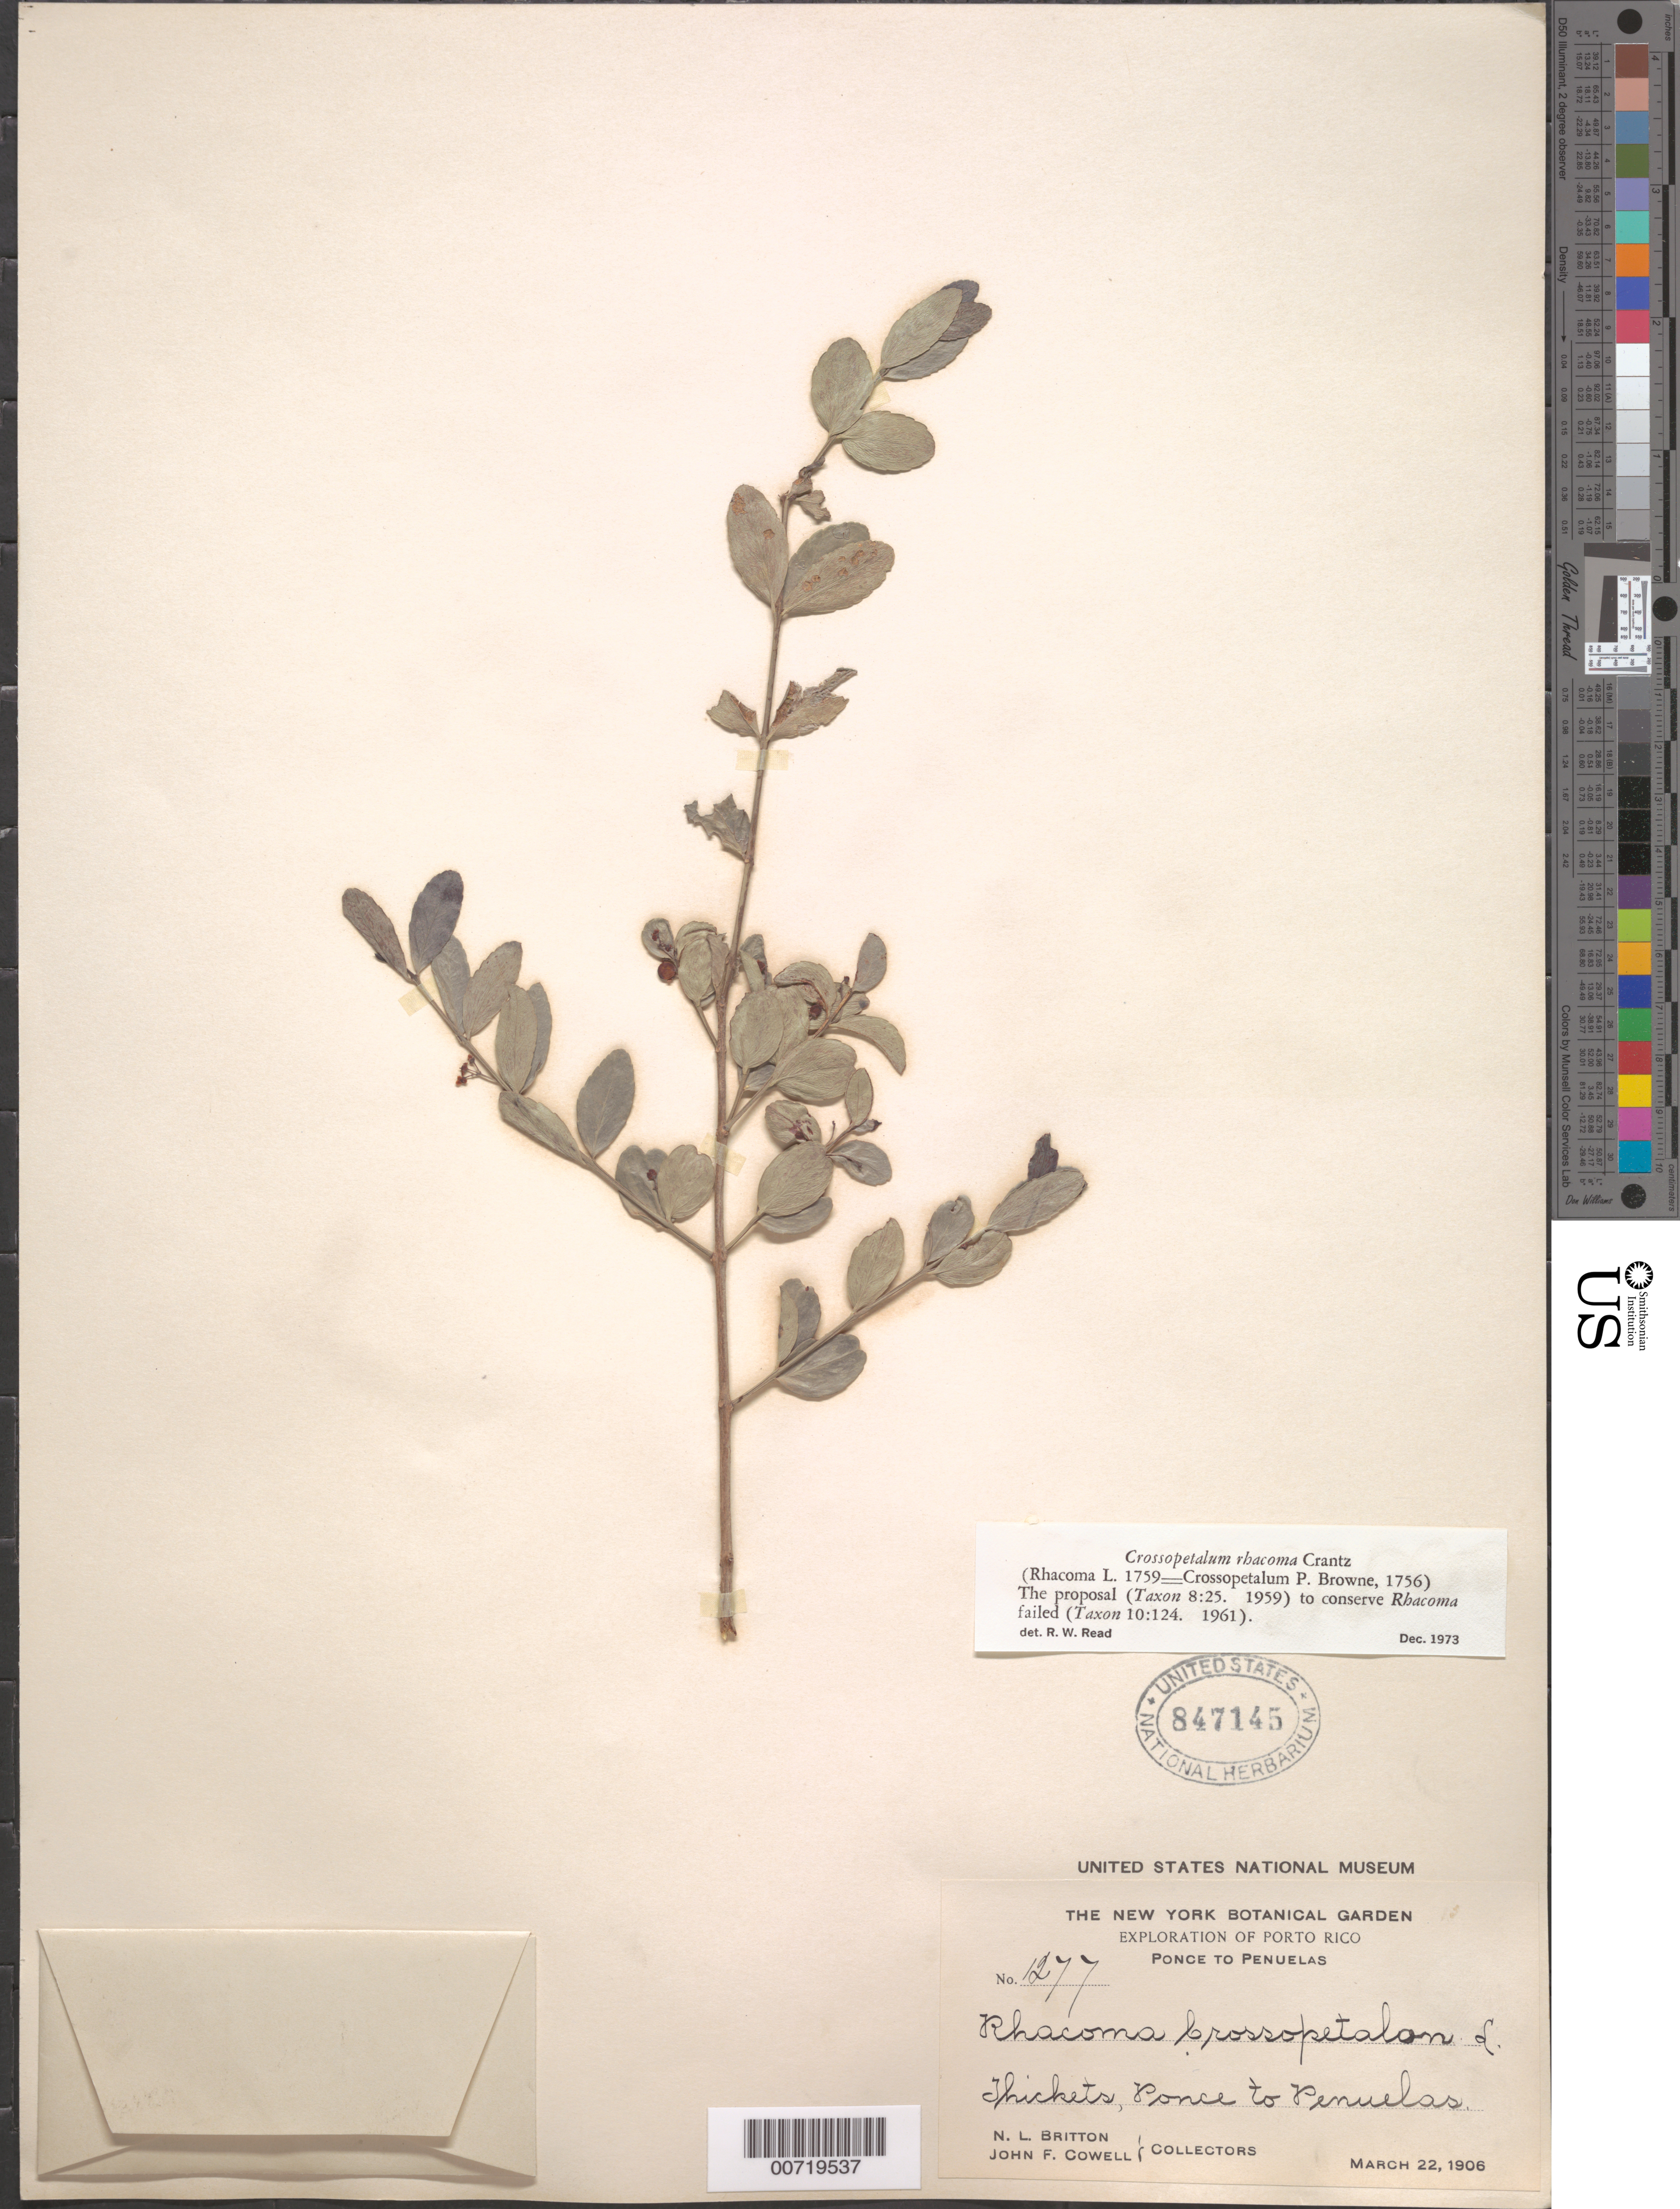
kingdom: Plantae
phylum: Tracheophyta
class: Magnoliopsida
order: Celastrales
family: Celastraceae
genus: Crossopetalum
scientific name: Crossopetalum rhacoma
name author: Crantz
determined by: Read, Robert W., (US), NMNH (UNITED STATES)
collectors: N. Britton & J. F. Cowell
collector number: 1277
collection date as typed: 22 Mar 1906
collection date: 1906-03-22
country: Puerto Rico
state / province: Ponce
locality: Ponce to Peñuelas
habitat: Thickets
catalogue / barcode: US 847145